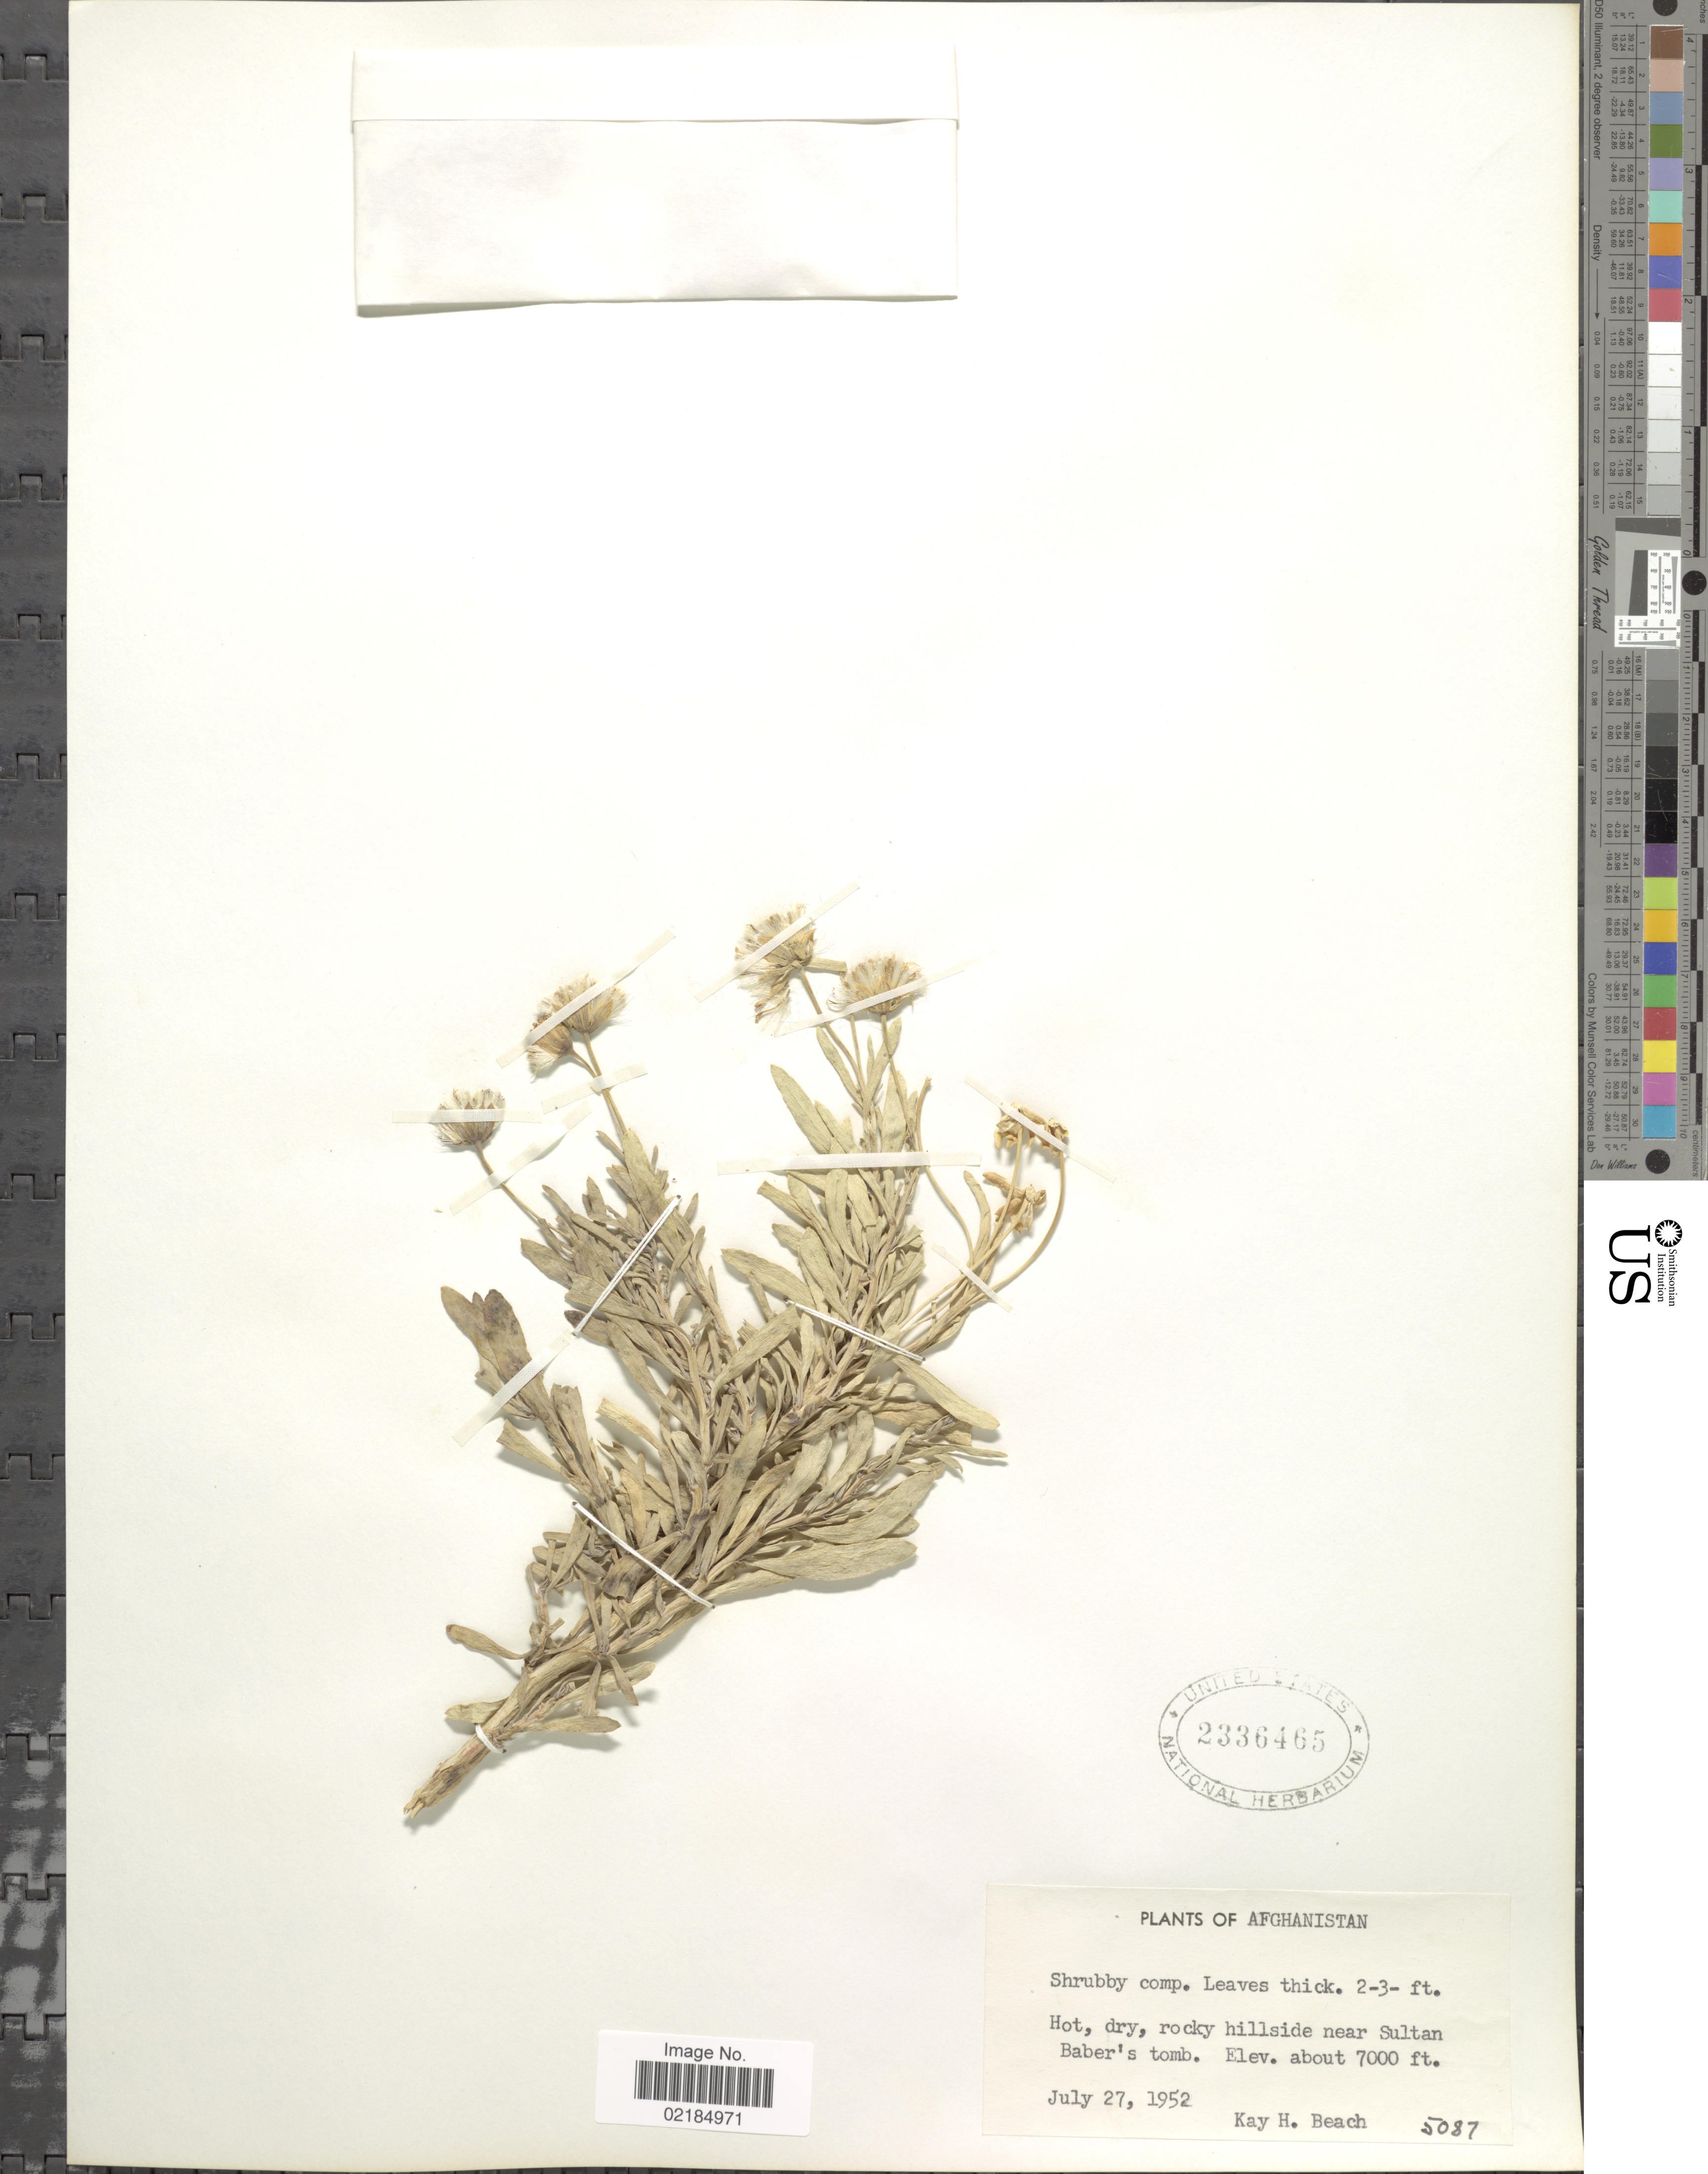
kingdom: Plantae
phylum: Tracheophyta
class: Magnoliopsida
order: Asterales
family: Asteraceae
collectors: K. H. Beach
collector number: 5087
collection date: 1952-07-27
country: Afghanistan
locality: Hot, dry, rocky hillside near Sultan Baber's tomb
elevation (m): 2134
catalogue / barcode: US 2336465